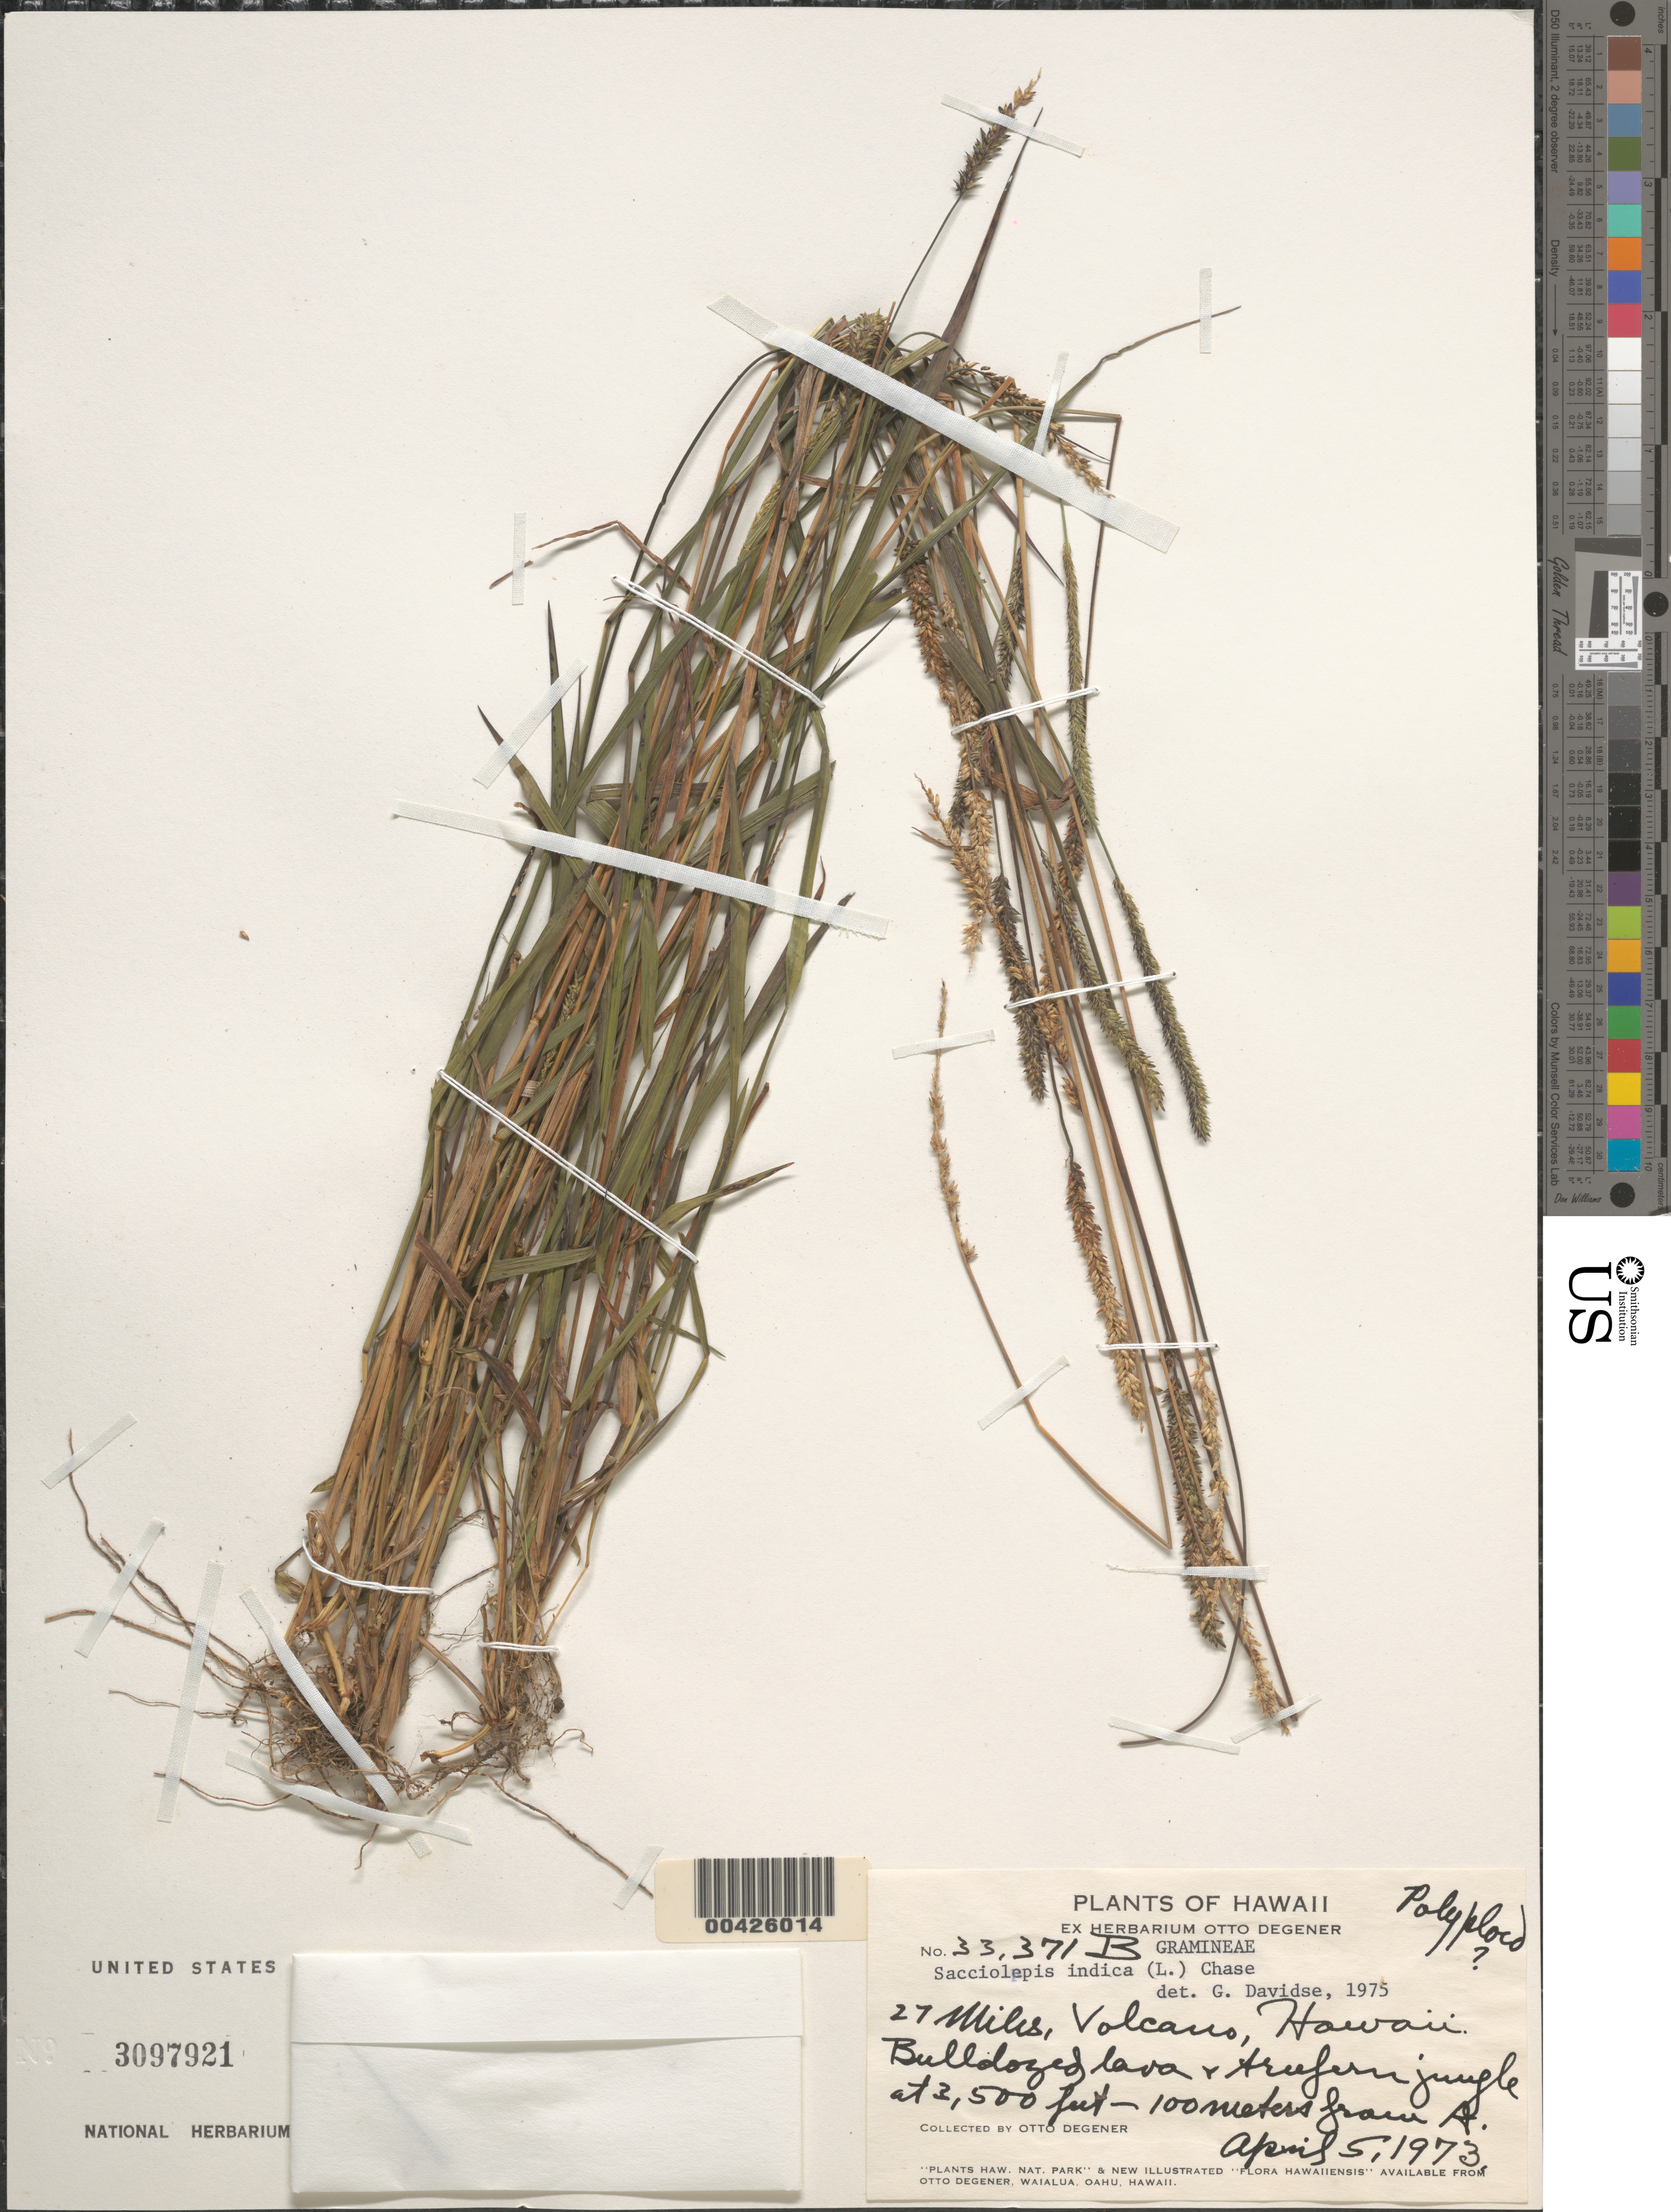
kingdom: Plantae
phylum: Tracheophyta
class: Liliopsida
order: Poales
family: Poaceae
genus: Sacciolepis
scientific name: Sacciolepis indica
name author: (L.) Chase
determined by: Davidse, Gerrit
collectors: O. Degener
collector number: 33371b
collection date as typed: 5 Apr 1973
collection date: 1973-04-05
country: United States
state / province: Hawaii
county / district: Hawaii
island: Hawaii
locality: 27 Miles, Volcano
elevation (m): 1067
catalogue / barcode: US 3097921